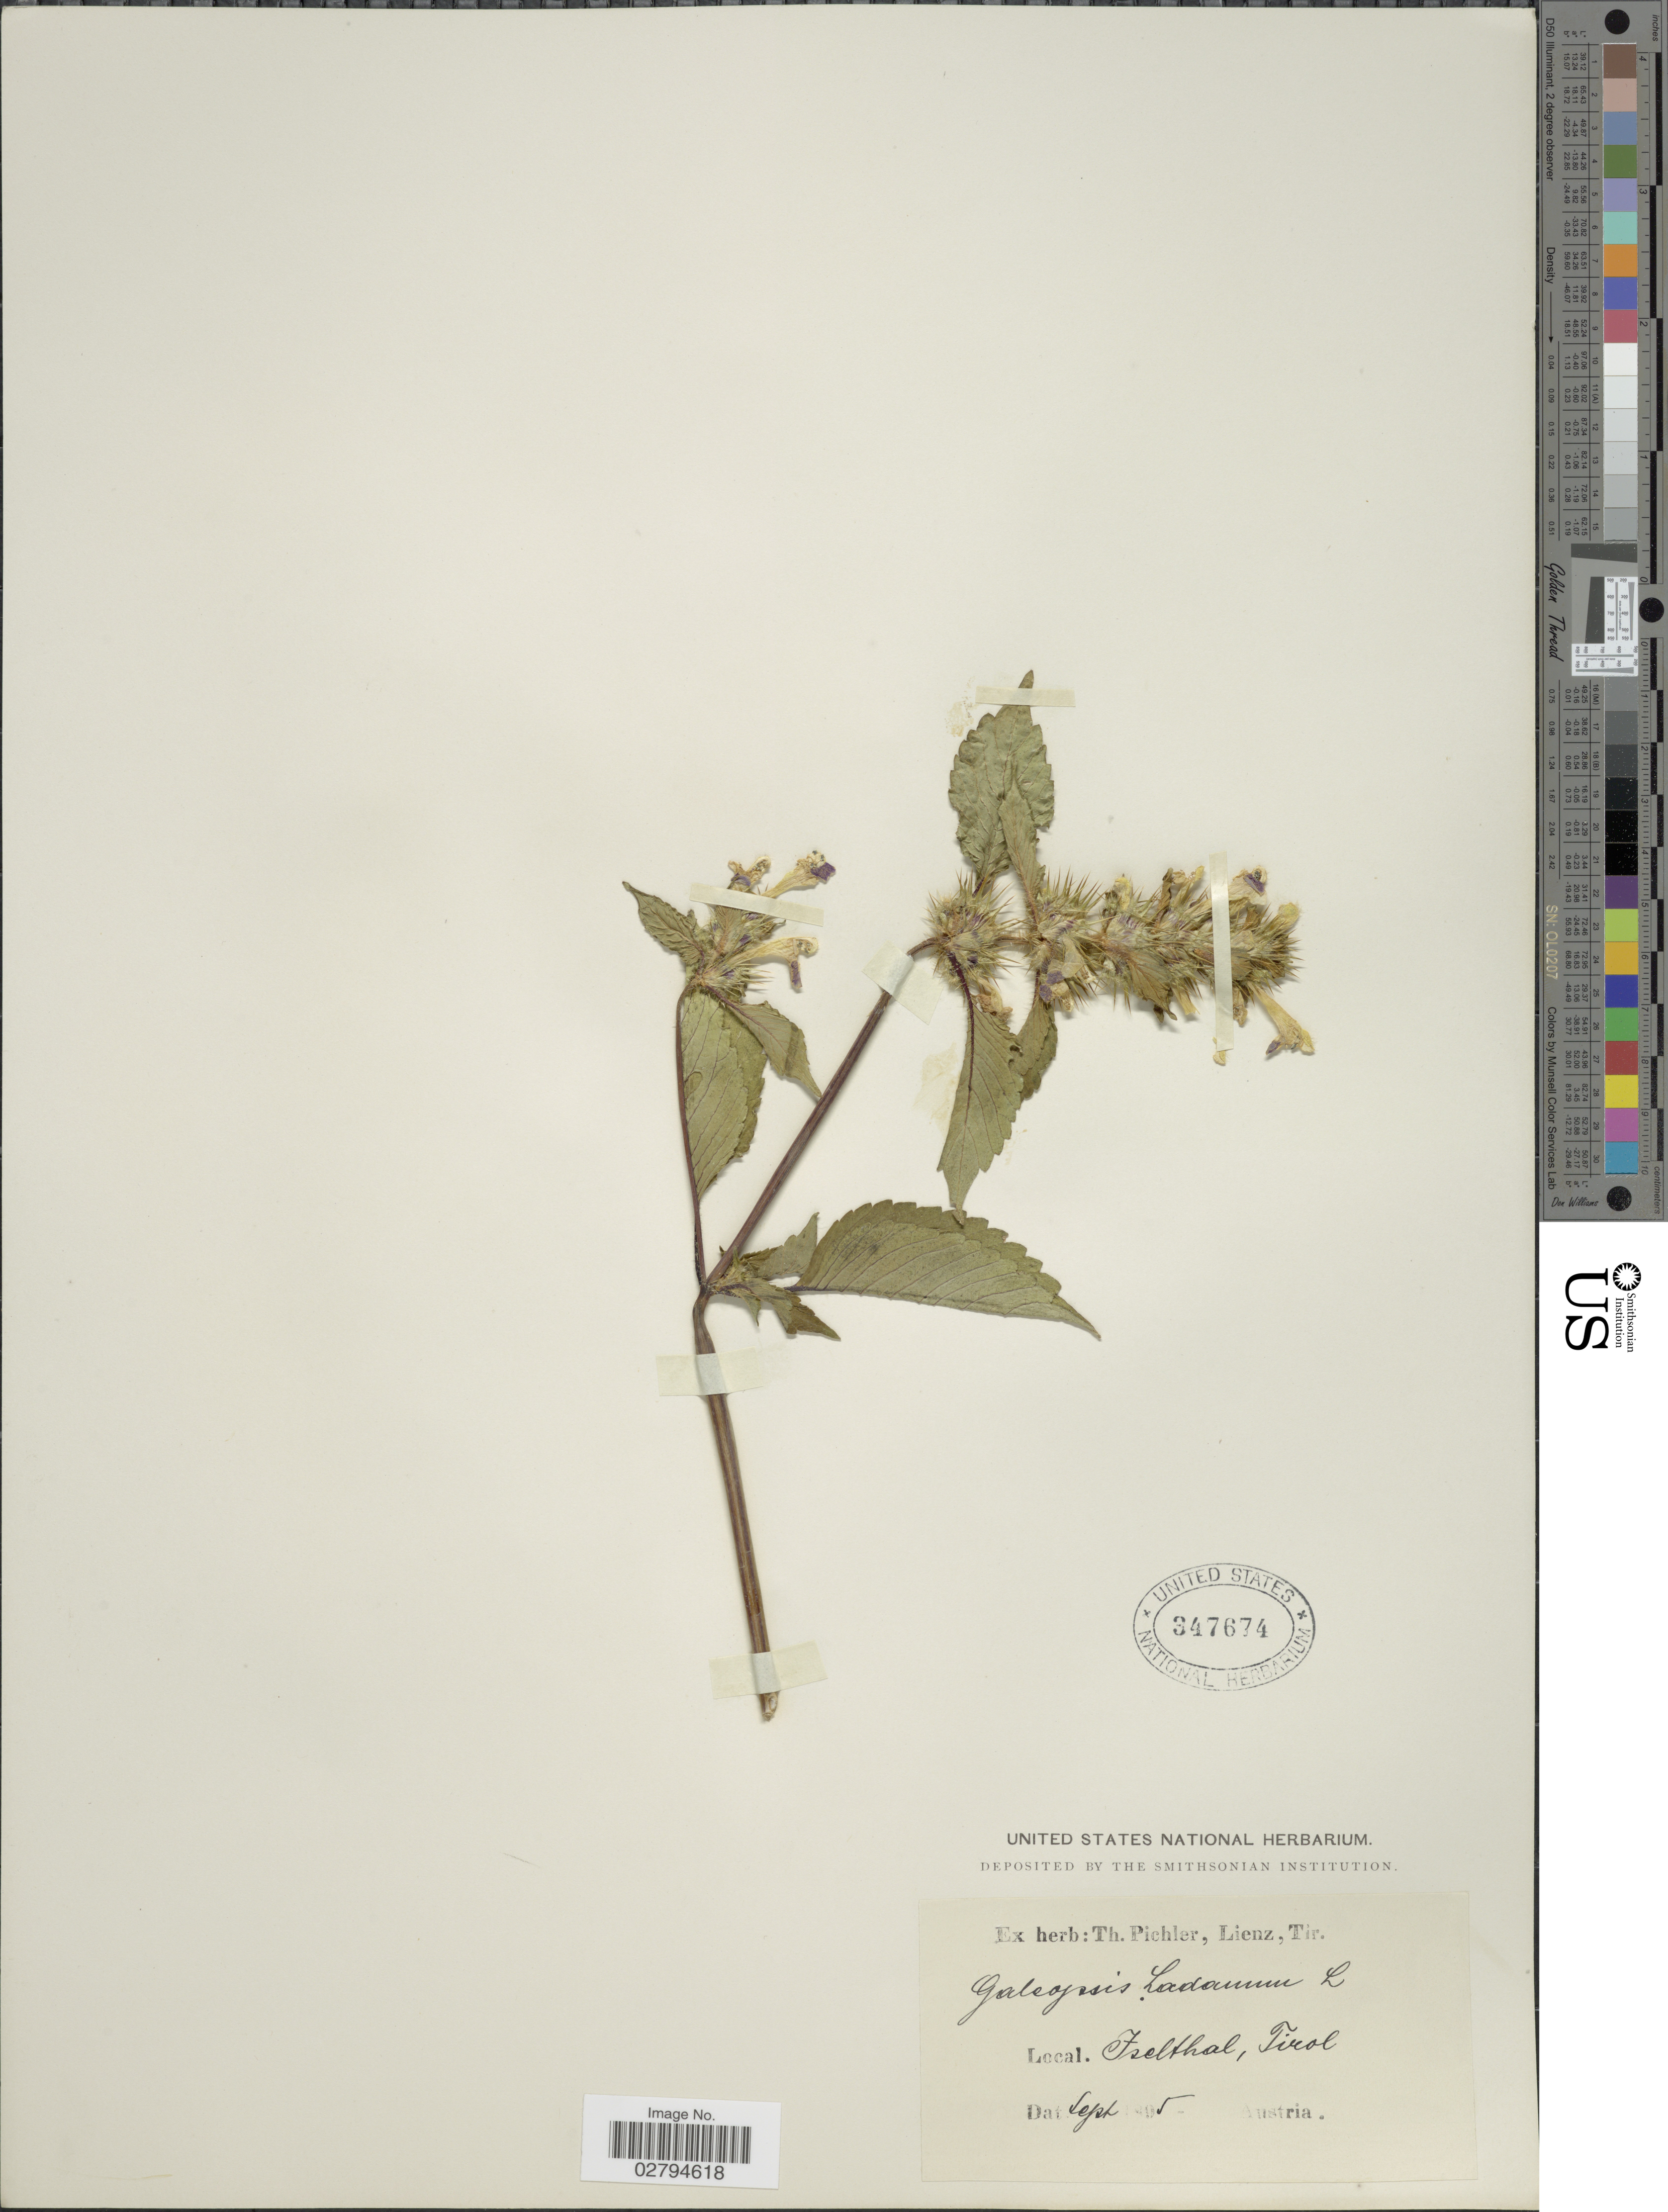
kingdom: Plantae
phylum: Tracheophyta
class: Magnoliopsida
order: Lamiales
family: Lamiaceae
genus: Galeopsis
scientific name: Galeopsis ladanum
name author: L.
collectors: ex herb. T. Pichler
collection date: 1895-09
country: Austria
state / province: Tirol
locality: Iselthal.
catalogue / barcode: US 347674